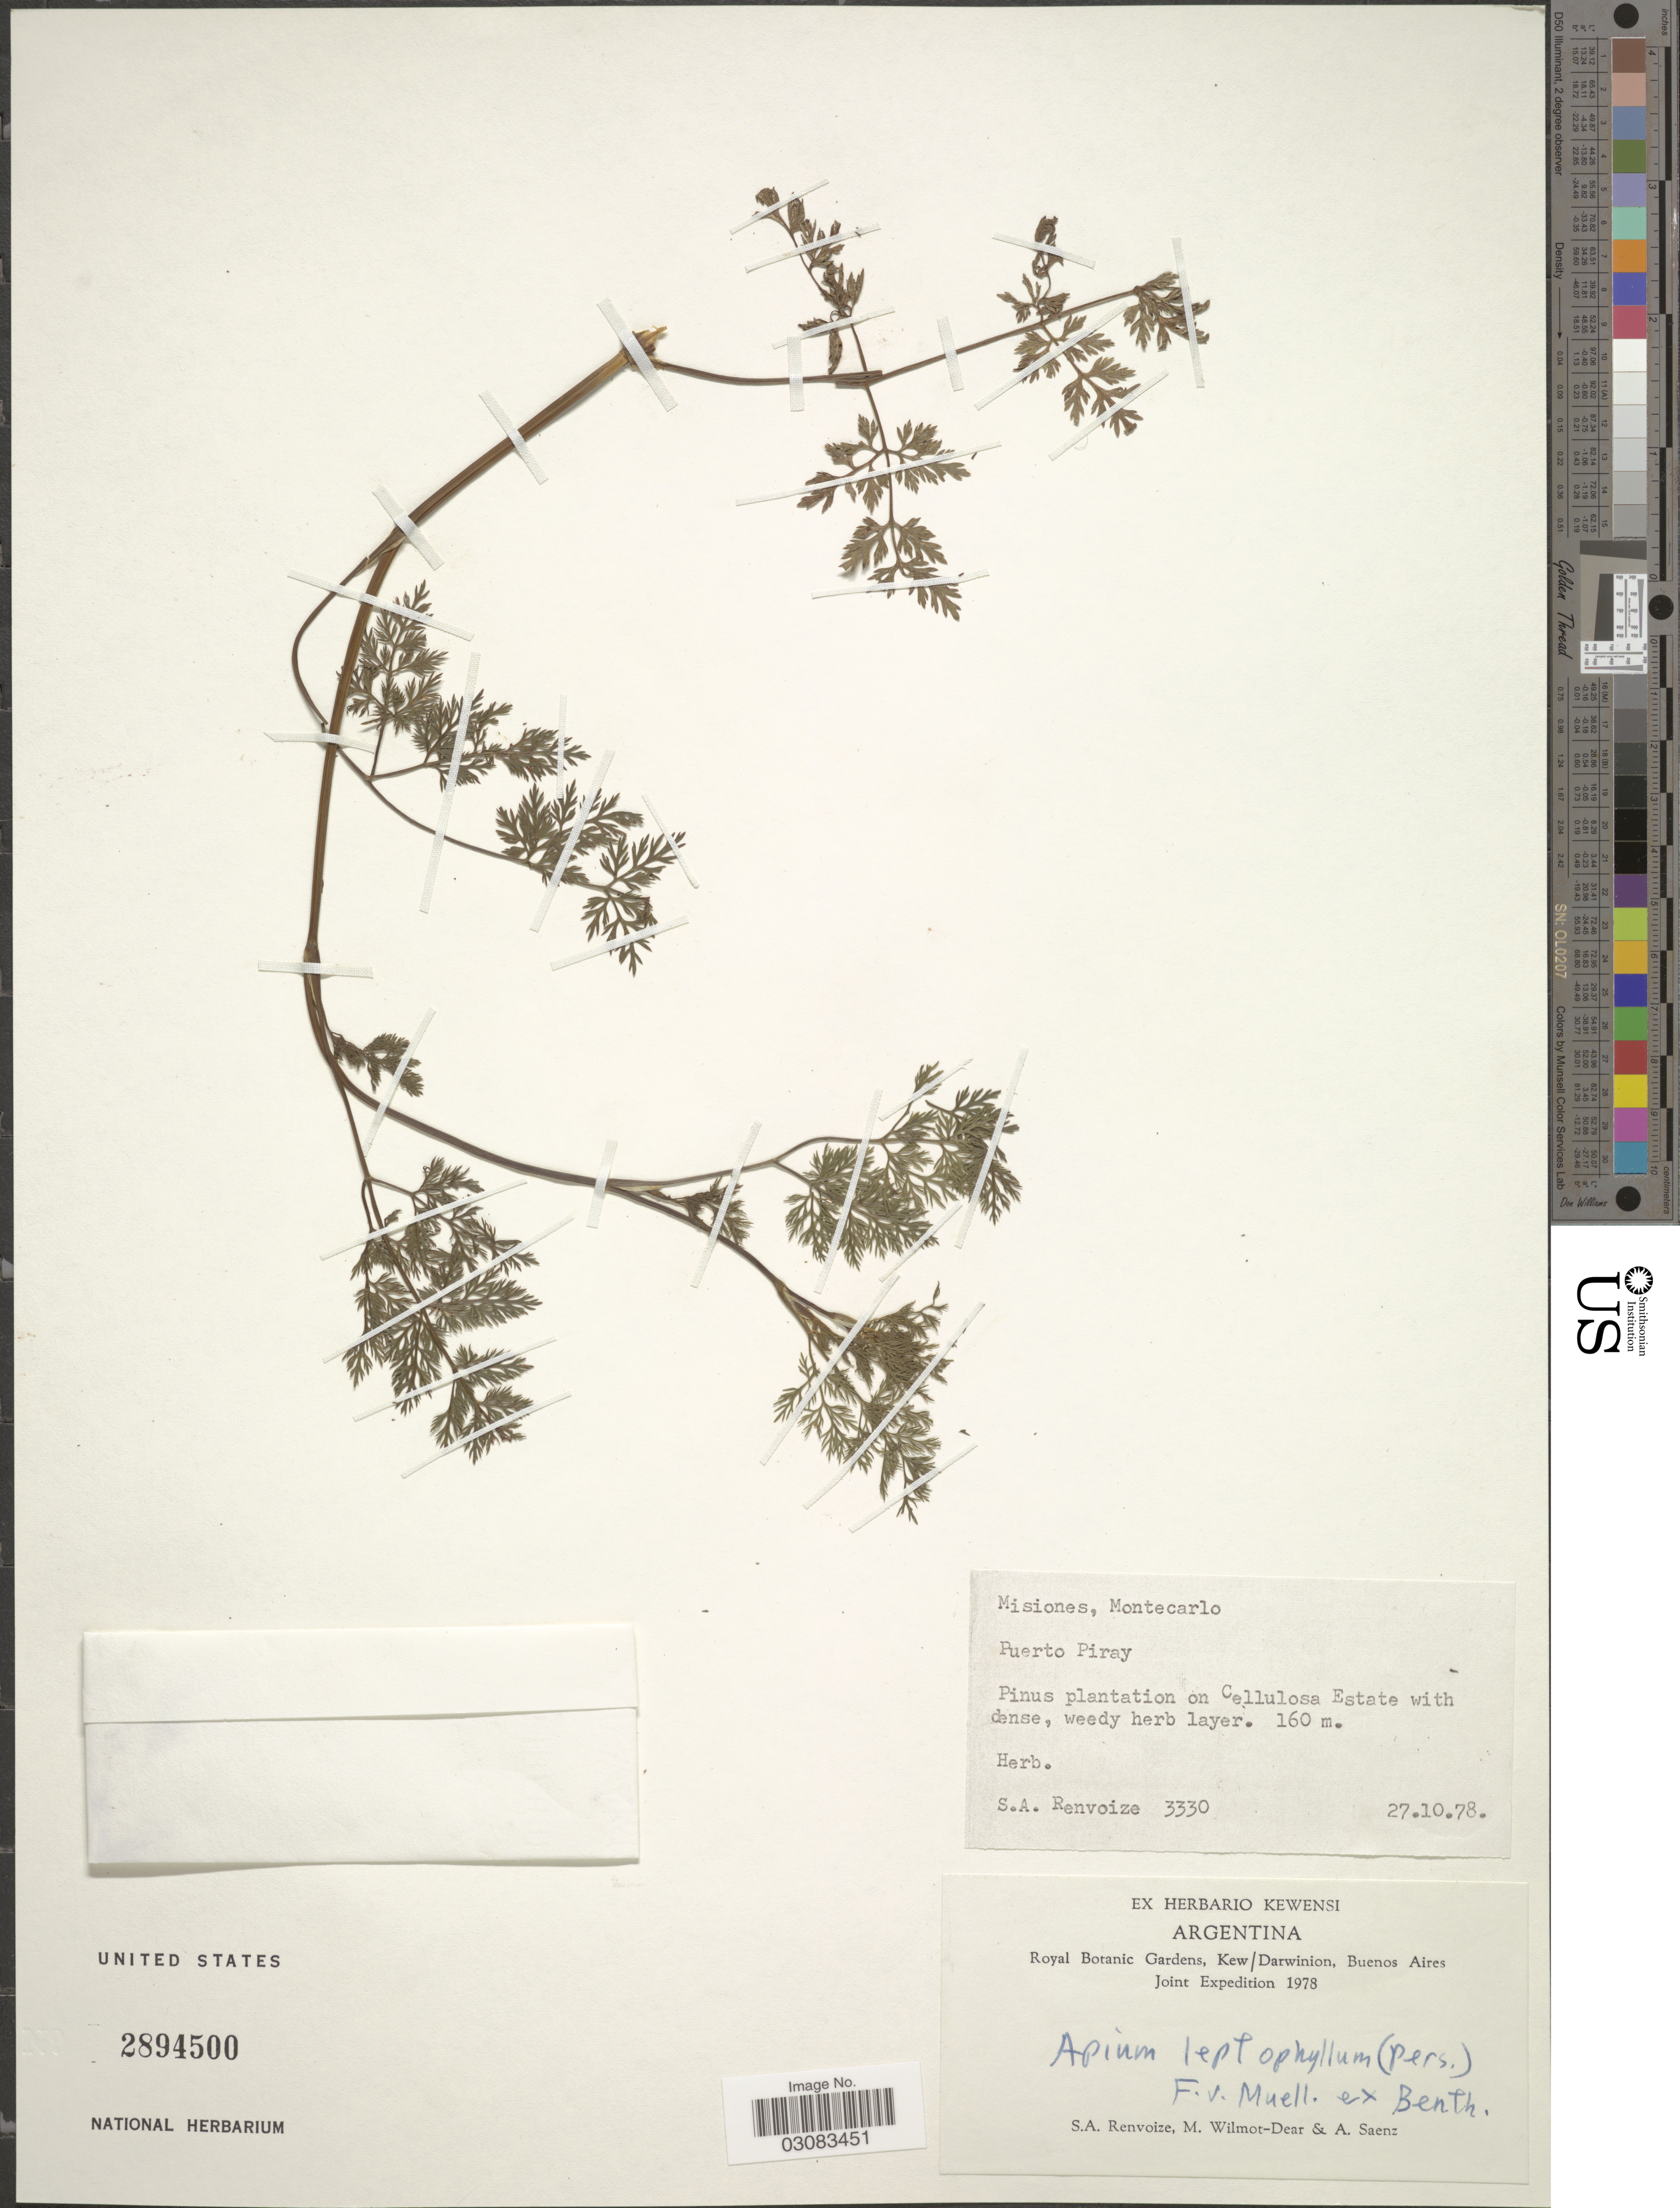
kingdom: Plantae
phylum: Tracheophyta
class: Magnoliopsida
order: Apiales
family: Apiaceae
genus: Cyclospermum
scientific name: Cyclospermum leptophyllum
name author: (Pers.) Sprague ex Britton & P. Wilson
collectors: S. A. Renvoize, M. Wilmot-Dear & A. Saenz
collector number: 3330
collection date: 1978-10-27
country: Argentina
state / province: Misiones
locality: Montecarlo. Puerto Piray.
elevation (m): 160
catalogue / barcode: US 2894500